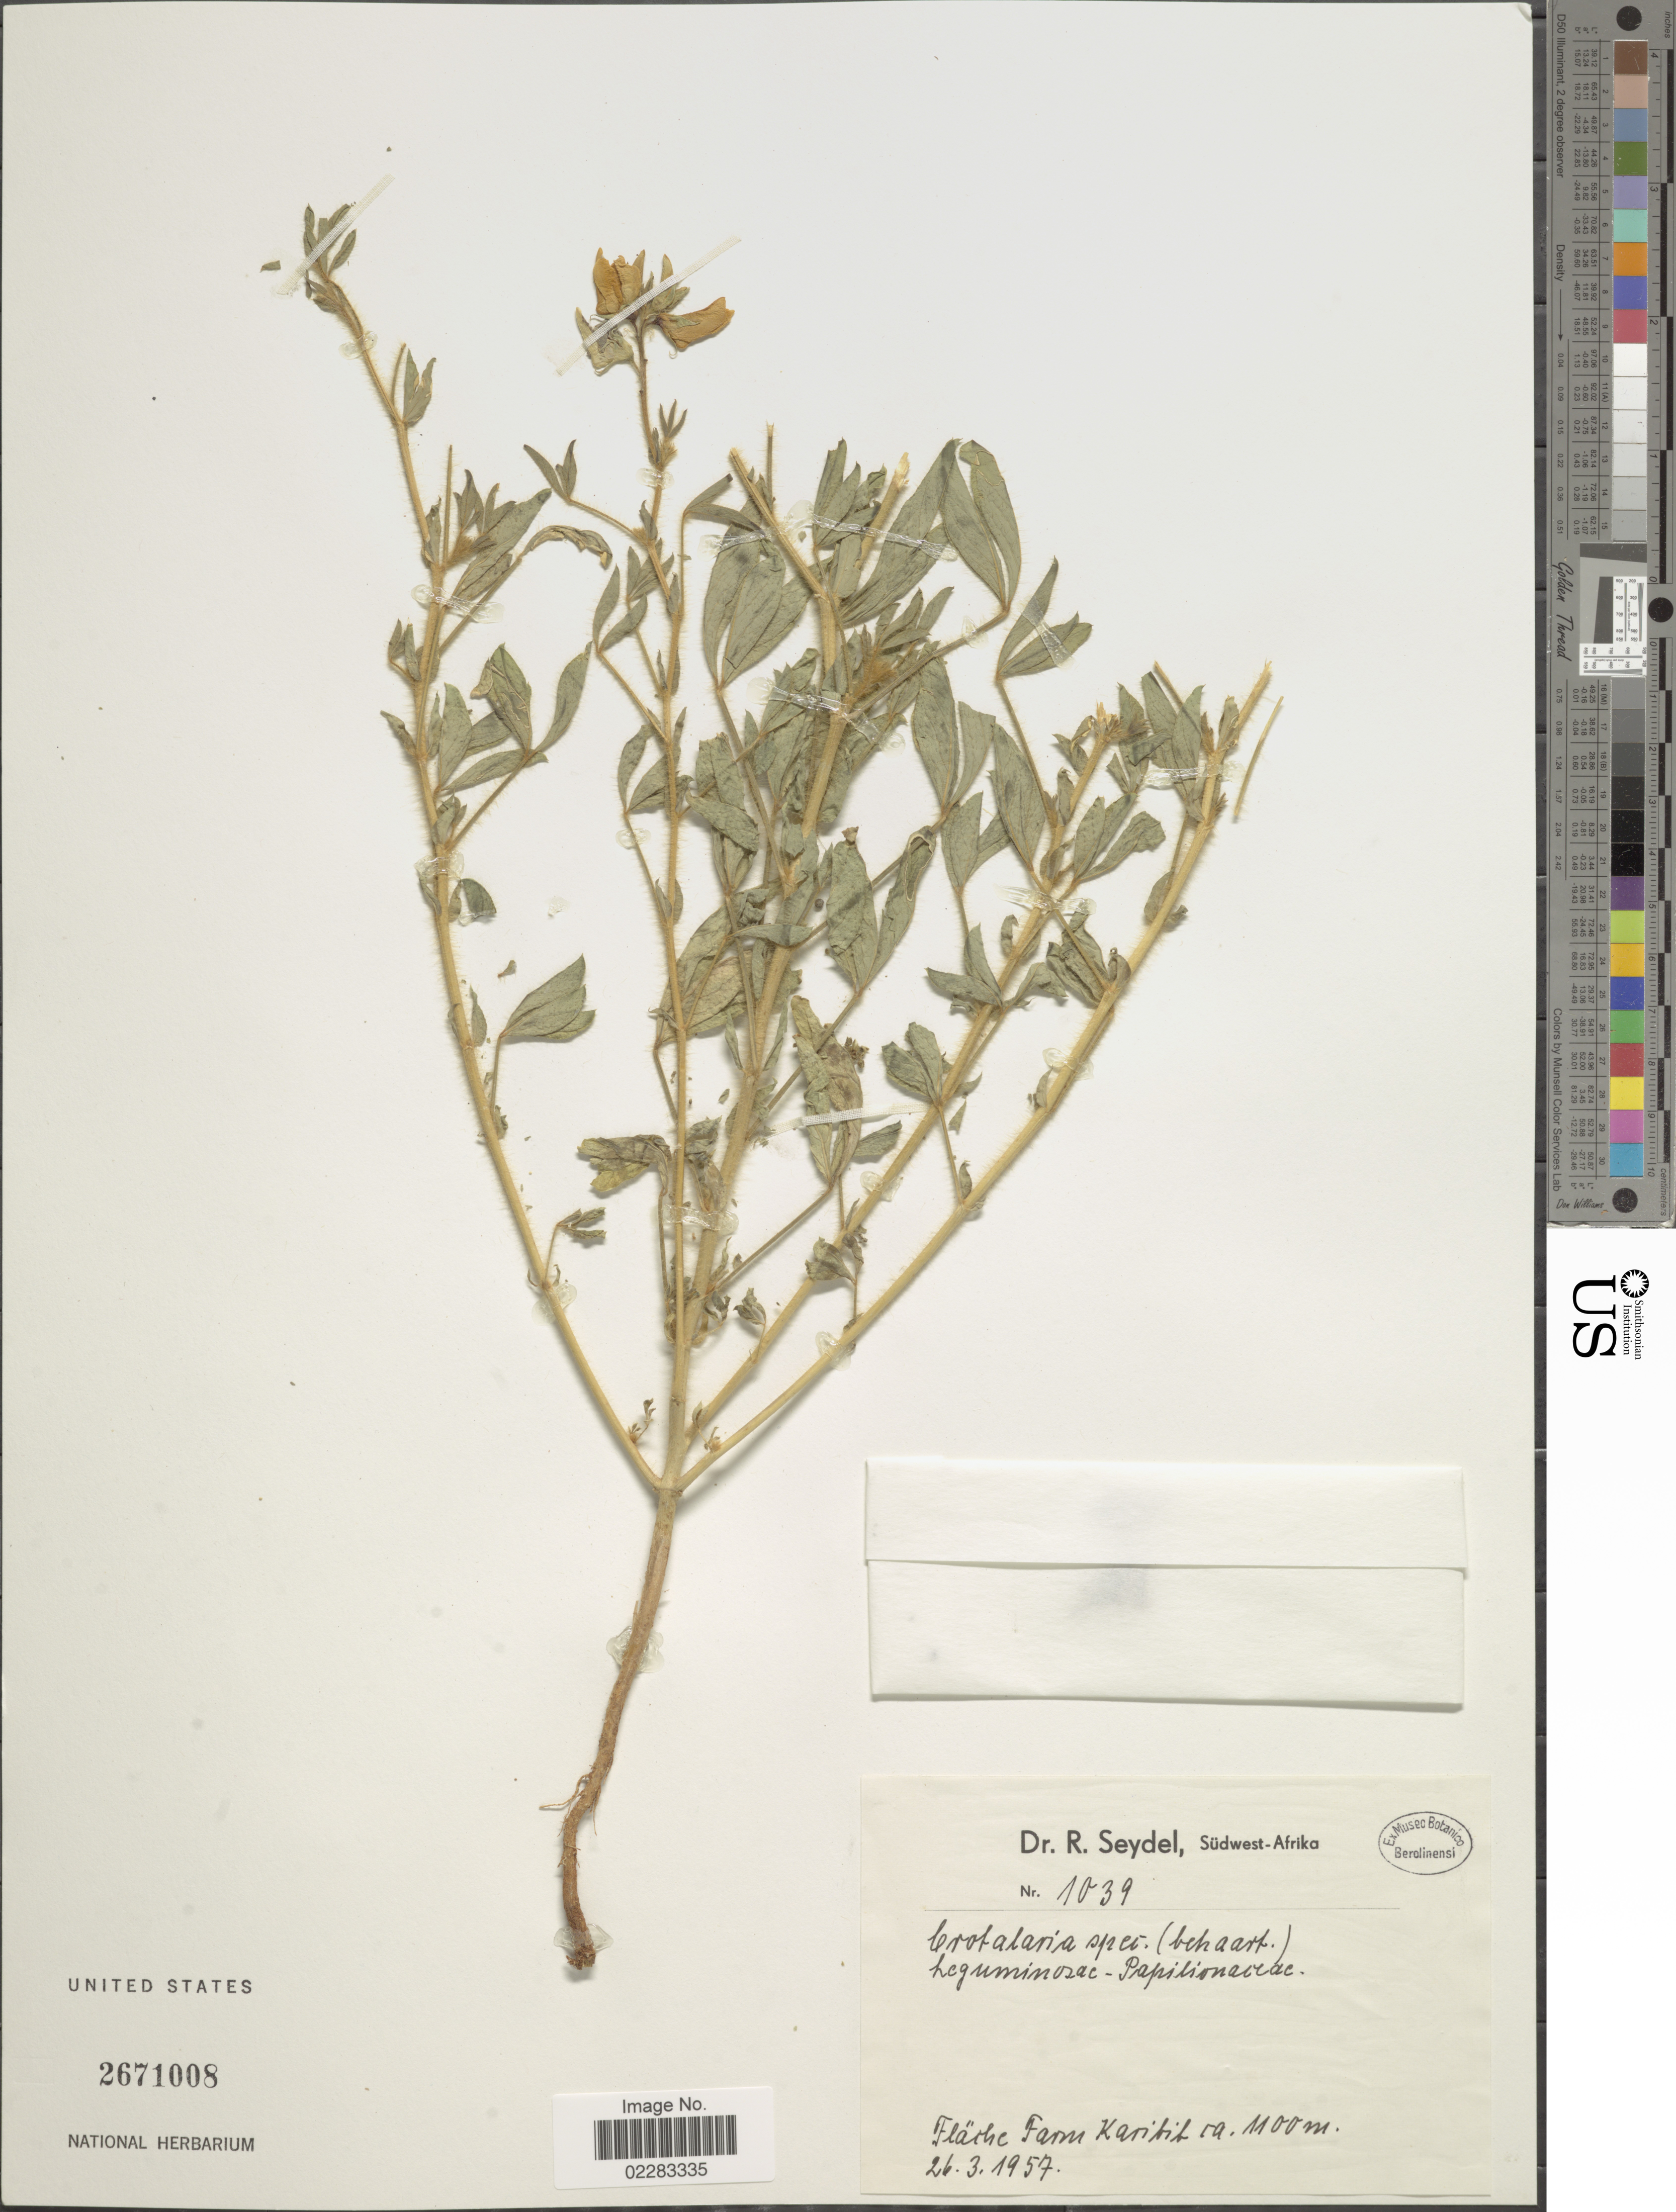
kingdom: Plantae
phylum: Tracheophyta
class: Magnoliopsida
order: Fabales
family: Fabaceae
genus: Crotalaria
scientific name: Crotalaria sp.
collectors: R. Seydel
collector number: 1039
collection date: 1957-03-26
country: Namibia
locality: Südwest-Afrika, Fläche Farm karibib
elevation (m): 1100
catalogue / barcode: US 2671008